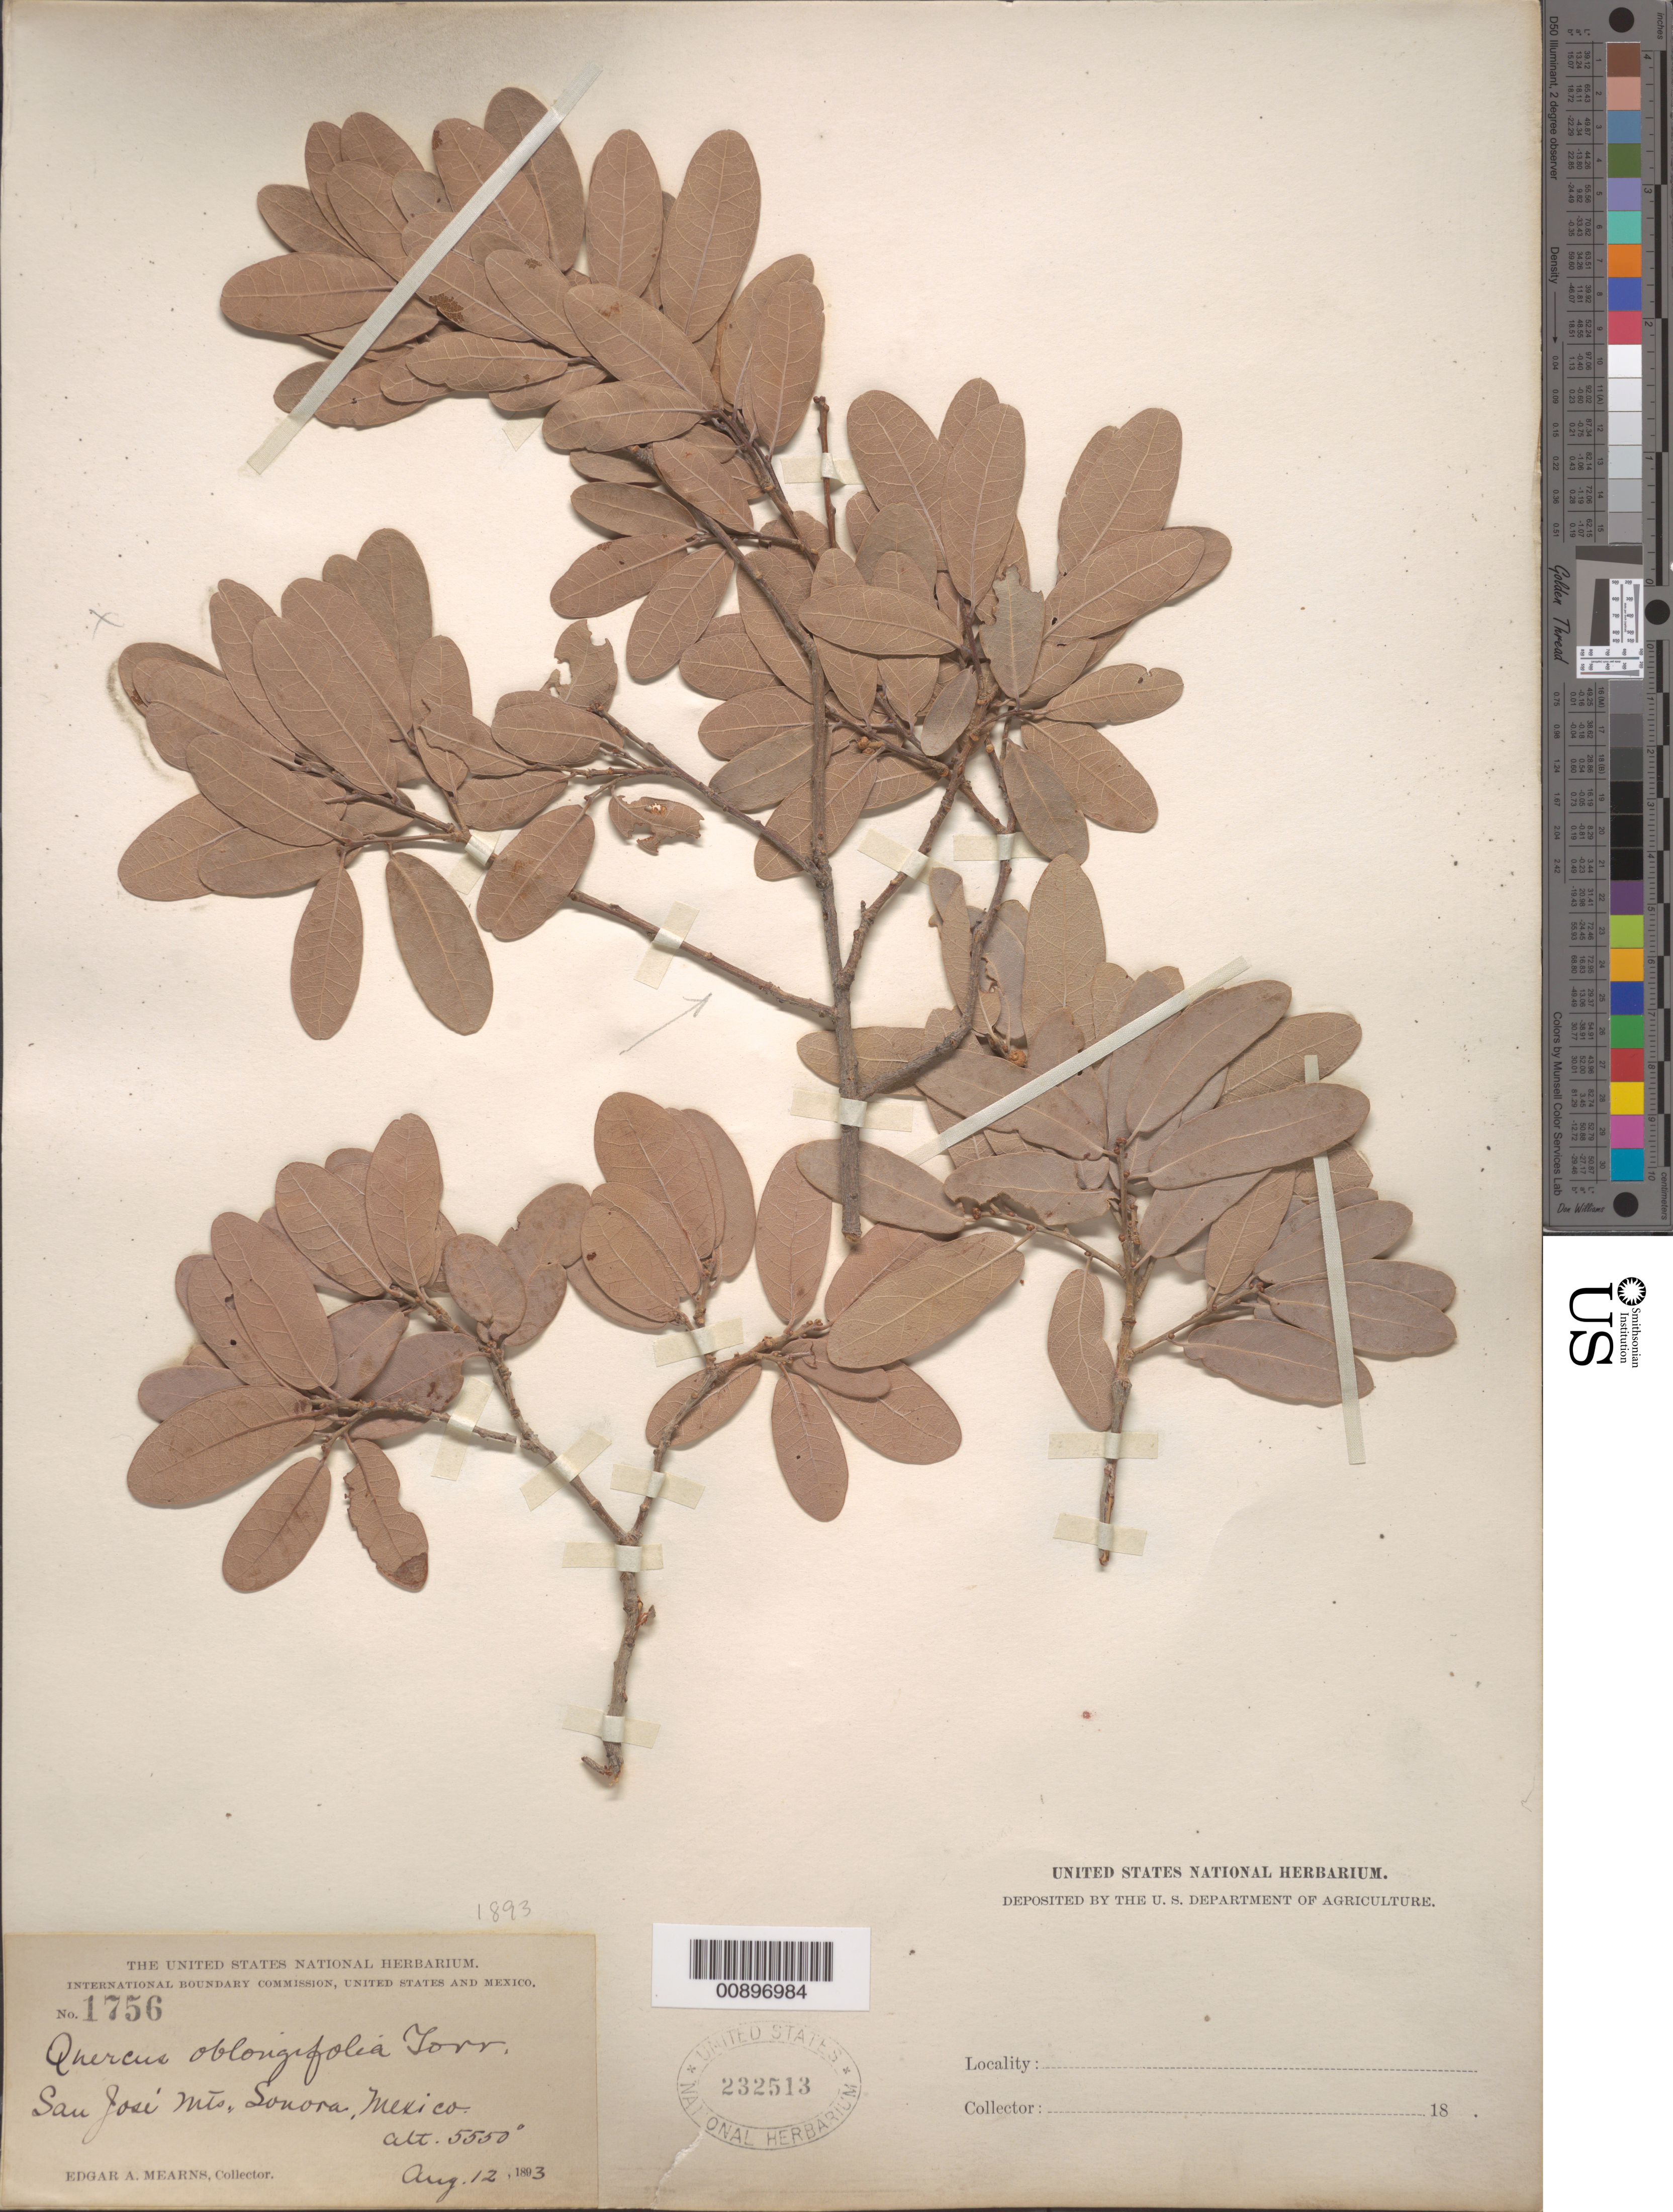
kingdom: Plantae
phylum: Tracheophyta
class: Magnoliopsida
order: Fagales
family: Fagaceae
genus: Quercus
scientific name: Quercus oblongifolia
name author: Torr.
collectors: E. A. Mearns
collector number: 1756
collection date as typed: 12 Aug 1893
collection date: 1893-08-12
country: Mexico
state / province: Sonora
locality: San José Mts., Sonora.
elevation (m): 1692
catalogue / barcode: US 232513